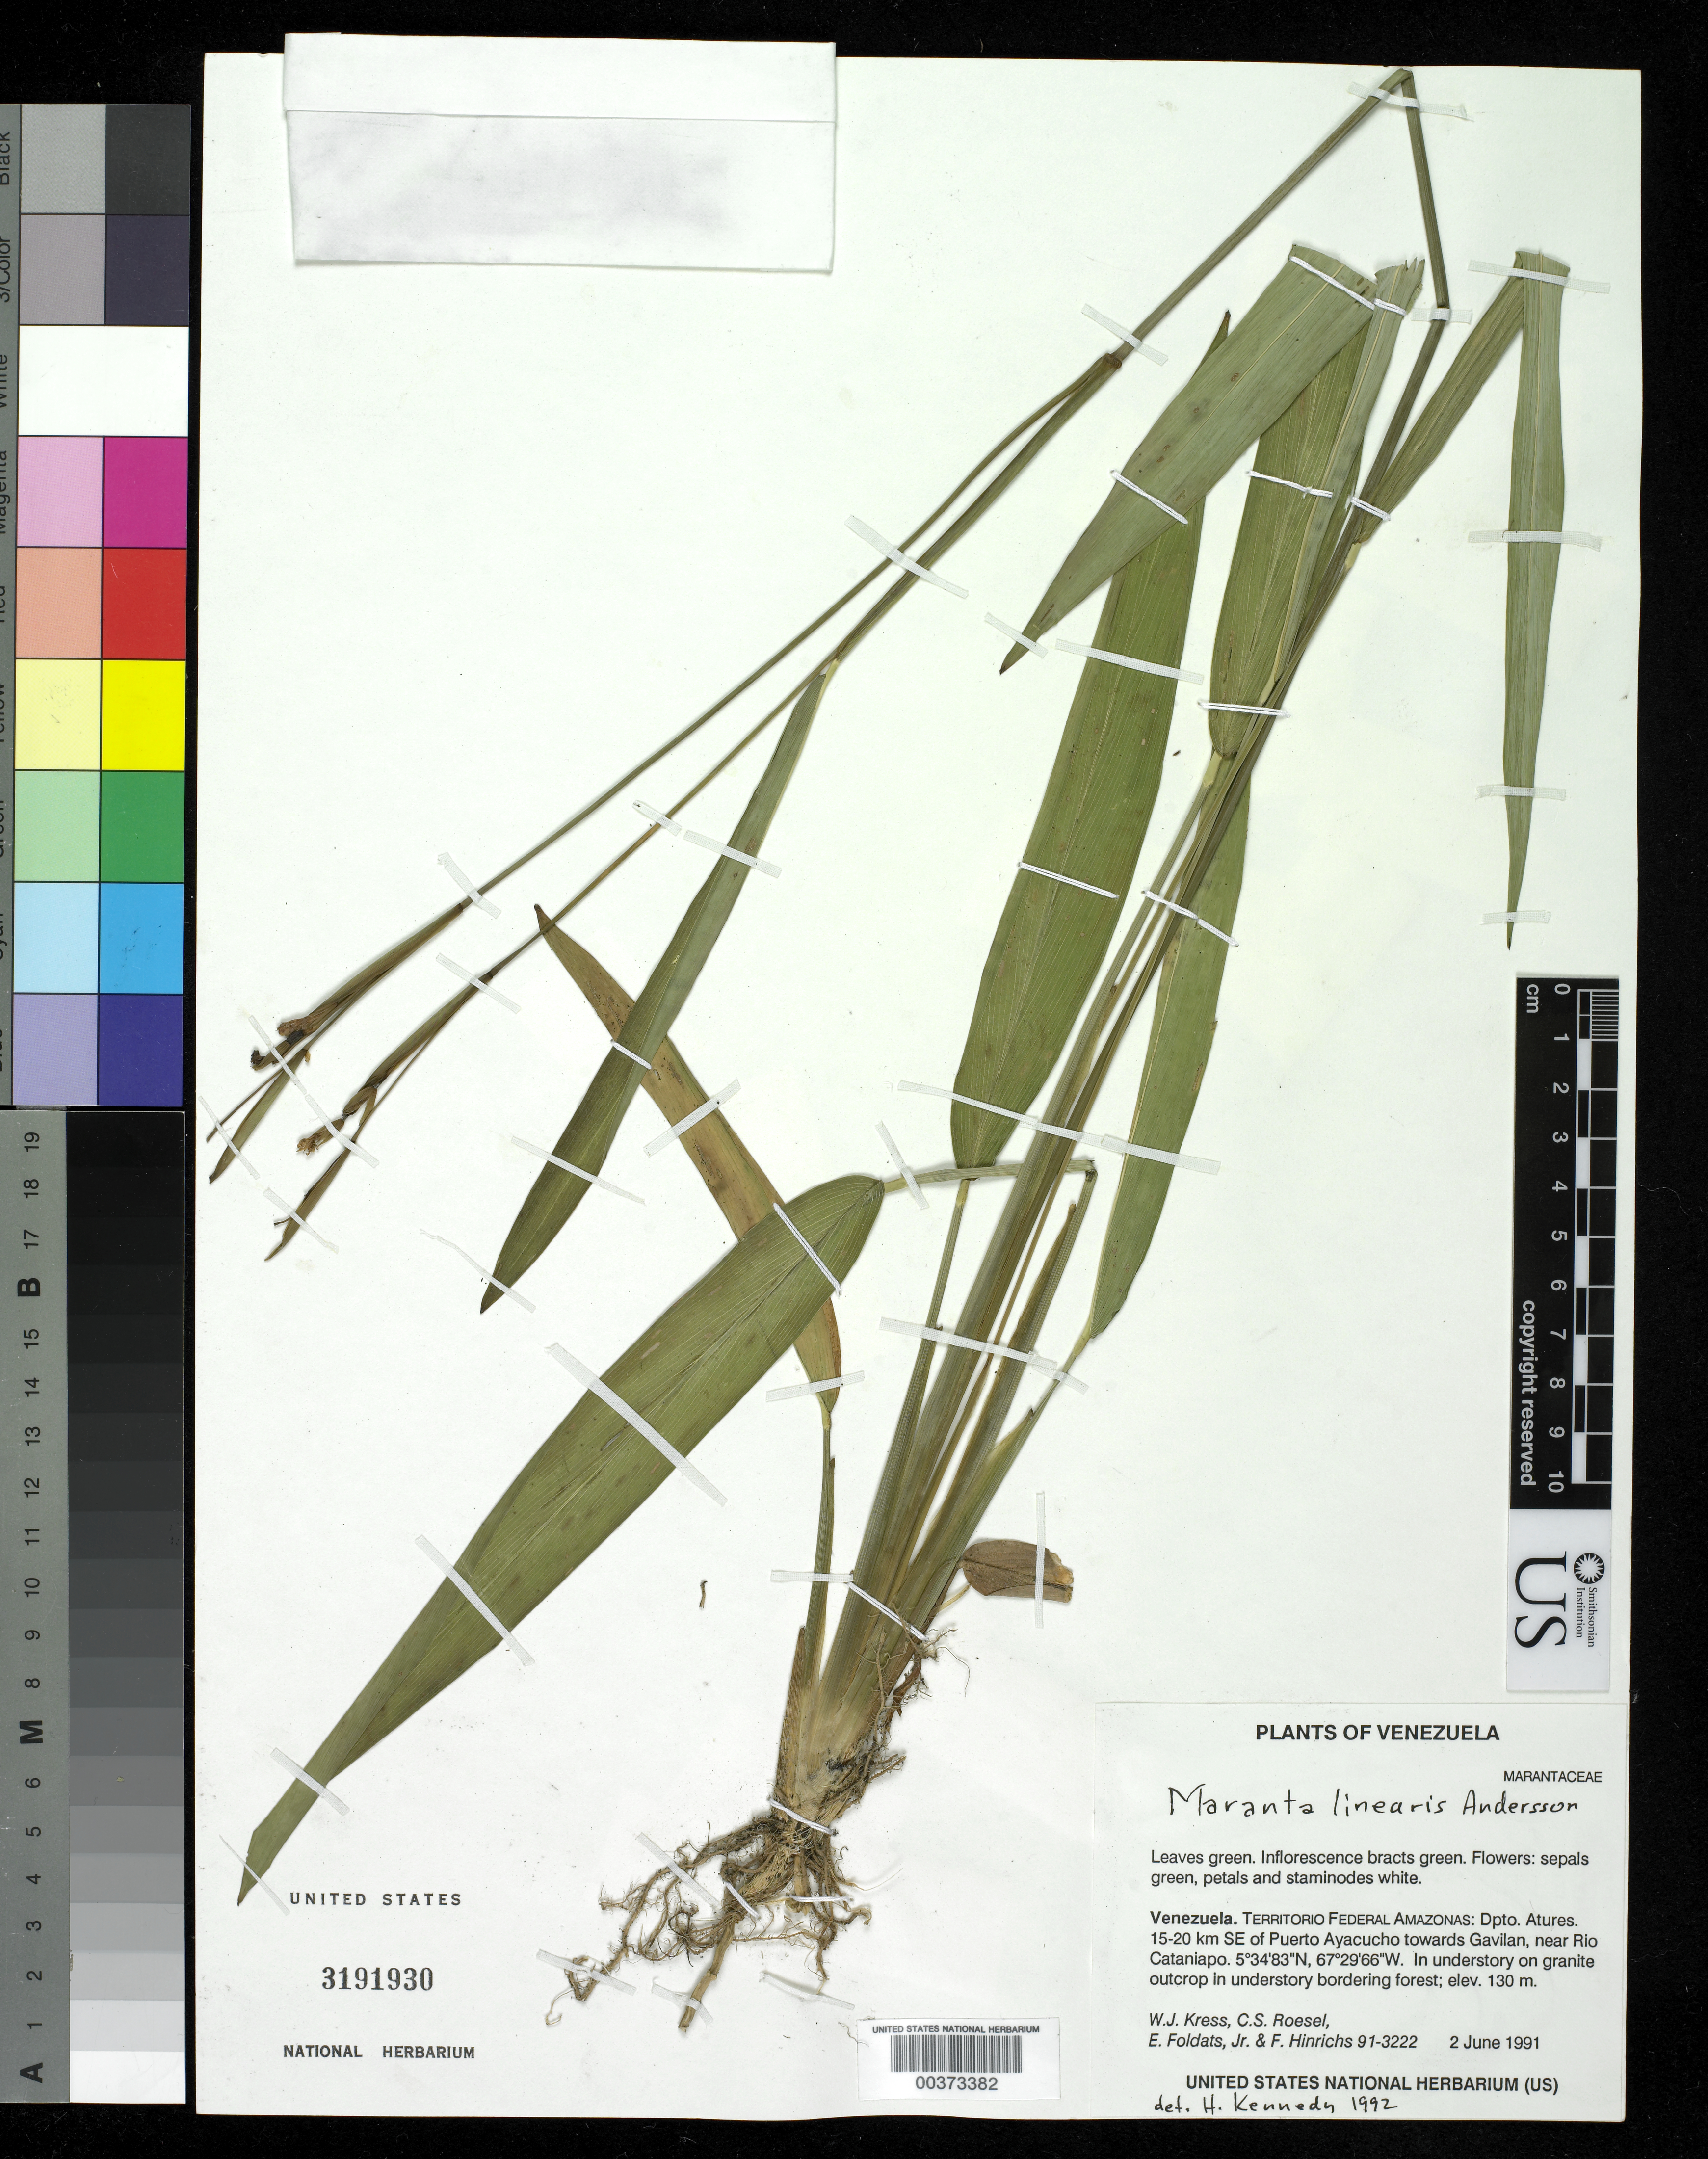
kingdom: Plantae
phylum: Tracheophyta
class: Liliopsida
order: Zingiberales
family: Marantaceae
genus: Maranta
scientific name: Maranta linearis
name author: L. Andersson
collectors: W. J. Kress, C. S. Roesel, E. Foldats & F. Hinrichs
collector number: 91-3222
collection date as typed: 02 Jun 1991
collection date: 1991-06-02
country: Venezuela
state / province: Amazonas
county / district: Atures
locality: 15-20 km se of puerto ayacucho towards gavilan, near rio cataniapo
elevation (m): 130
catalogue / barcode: US 3191930